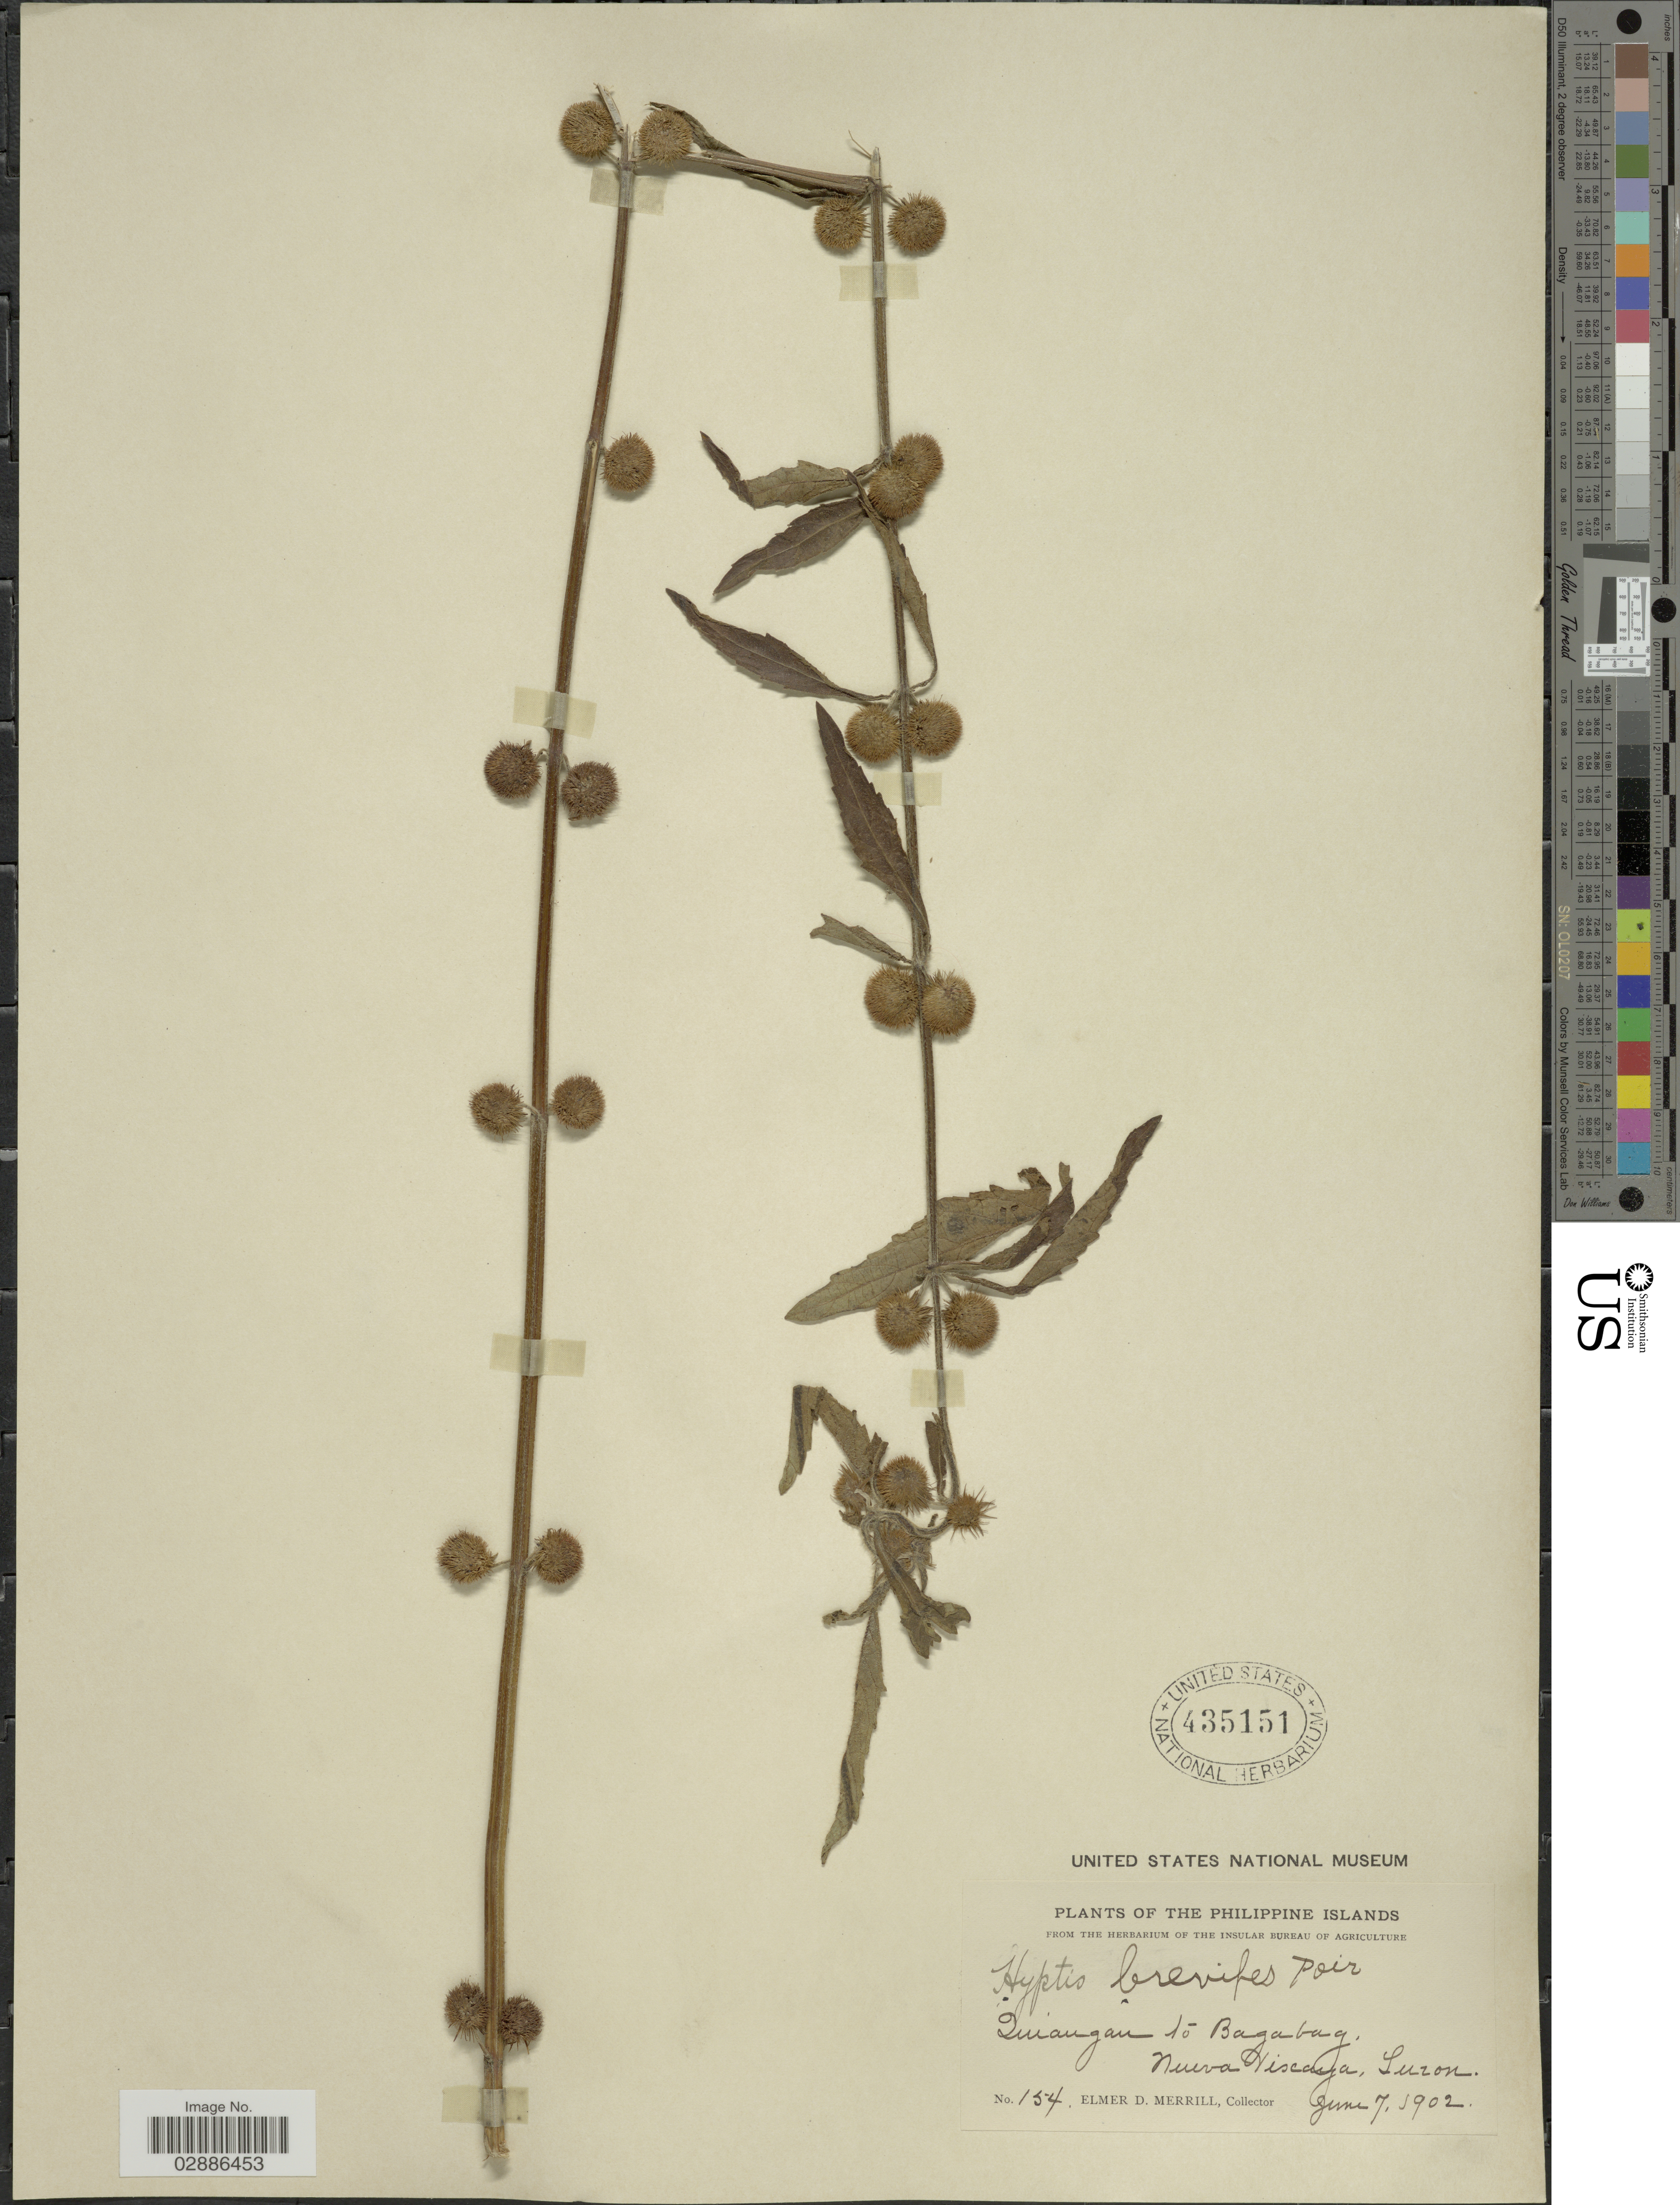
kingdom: Plantae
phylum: Tracheophyta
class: Magnoliopsida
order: Lamiales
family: Lamiaceae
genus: Hyptis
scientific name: Hyptis sp.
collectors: E. D. Merrill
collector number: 154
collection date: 1902-06-07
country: Philippines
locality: Quiangan to Bagabag, Nueva Viscaya, Luzon.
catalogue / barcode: US 435151